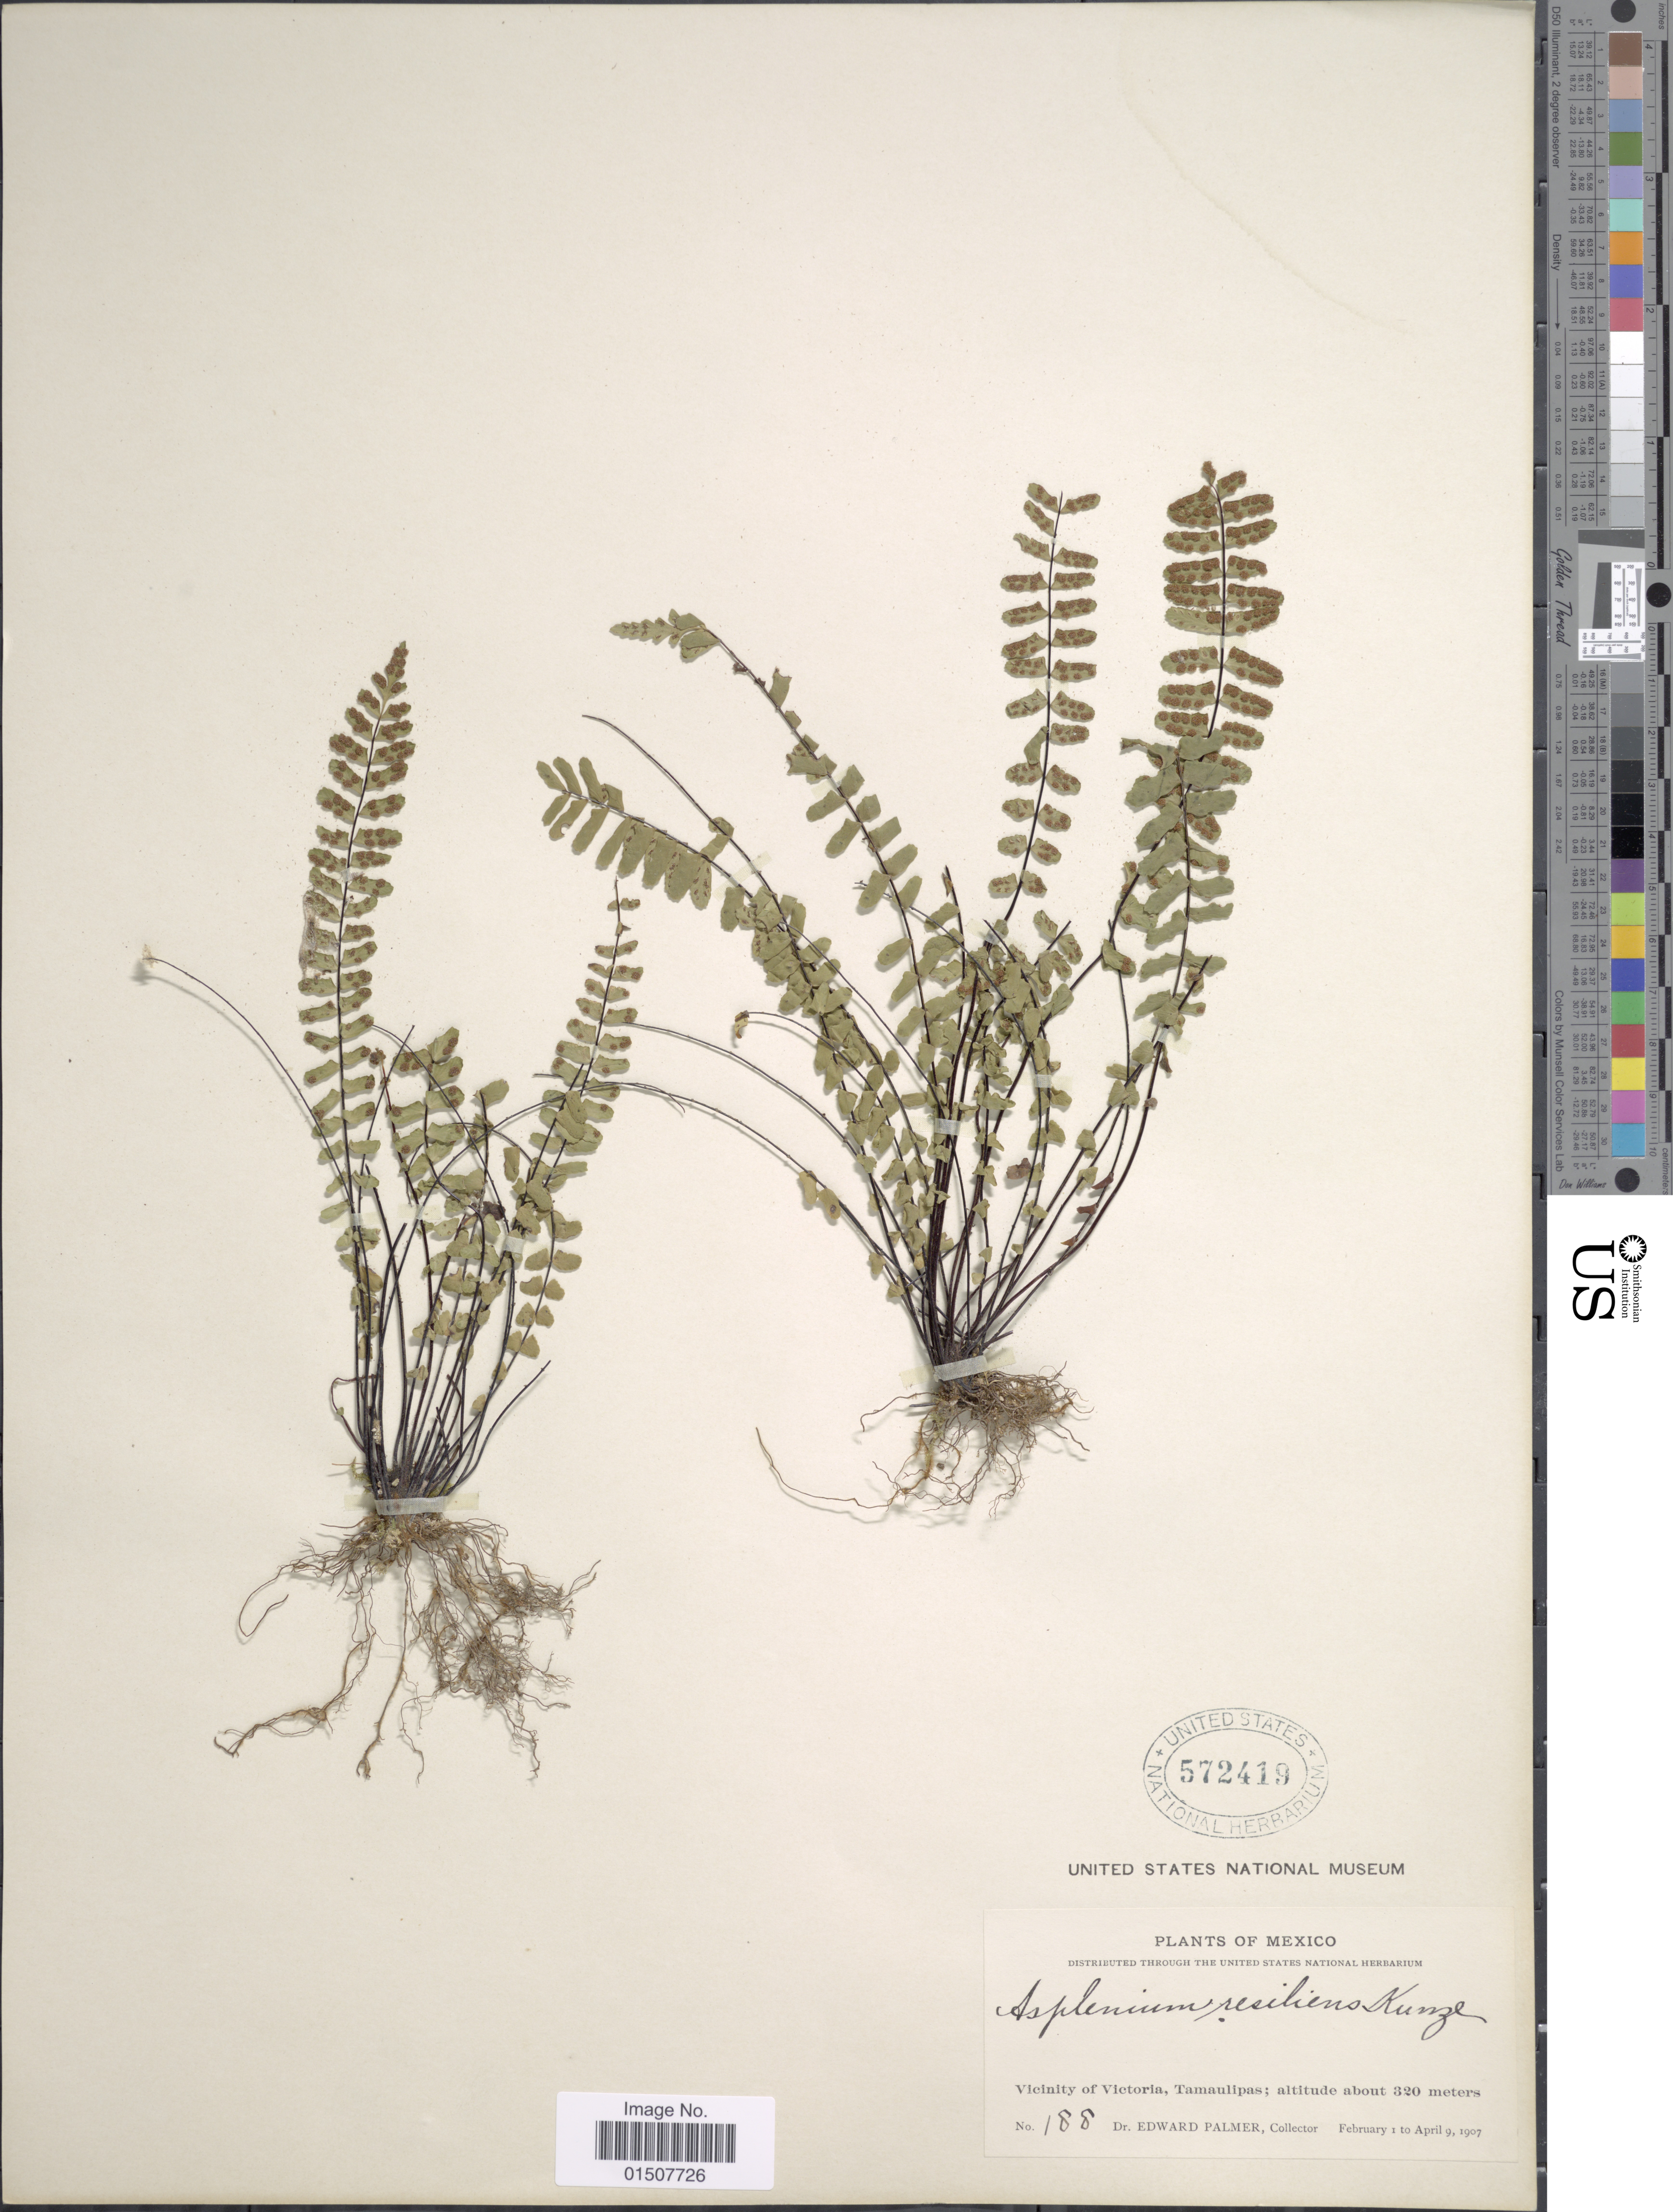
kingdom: Plantae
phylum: Tracheophyta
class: Polypodiopsida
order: Polypodiales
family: Aspleniaceae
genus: Asplenium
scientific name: Asplenium resiliens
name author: Kunze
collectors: E. Palmer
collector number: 188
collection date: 1907-02-01/1907-04-09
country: Mexico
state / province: Tamaulipas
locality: Vicinity of Victoria, Tamaulipas.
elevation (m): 320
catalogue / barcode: US 572419